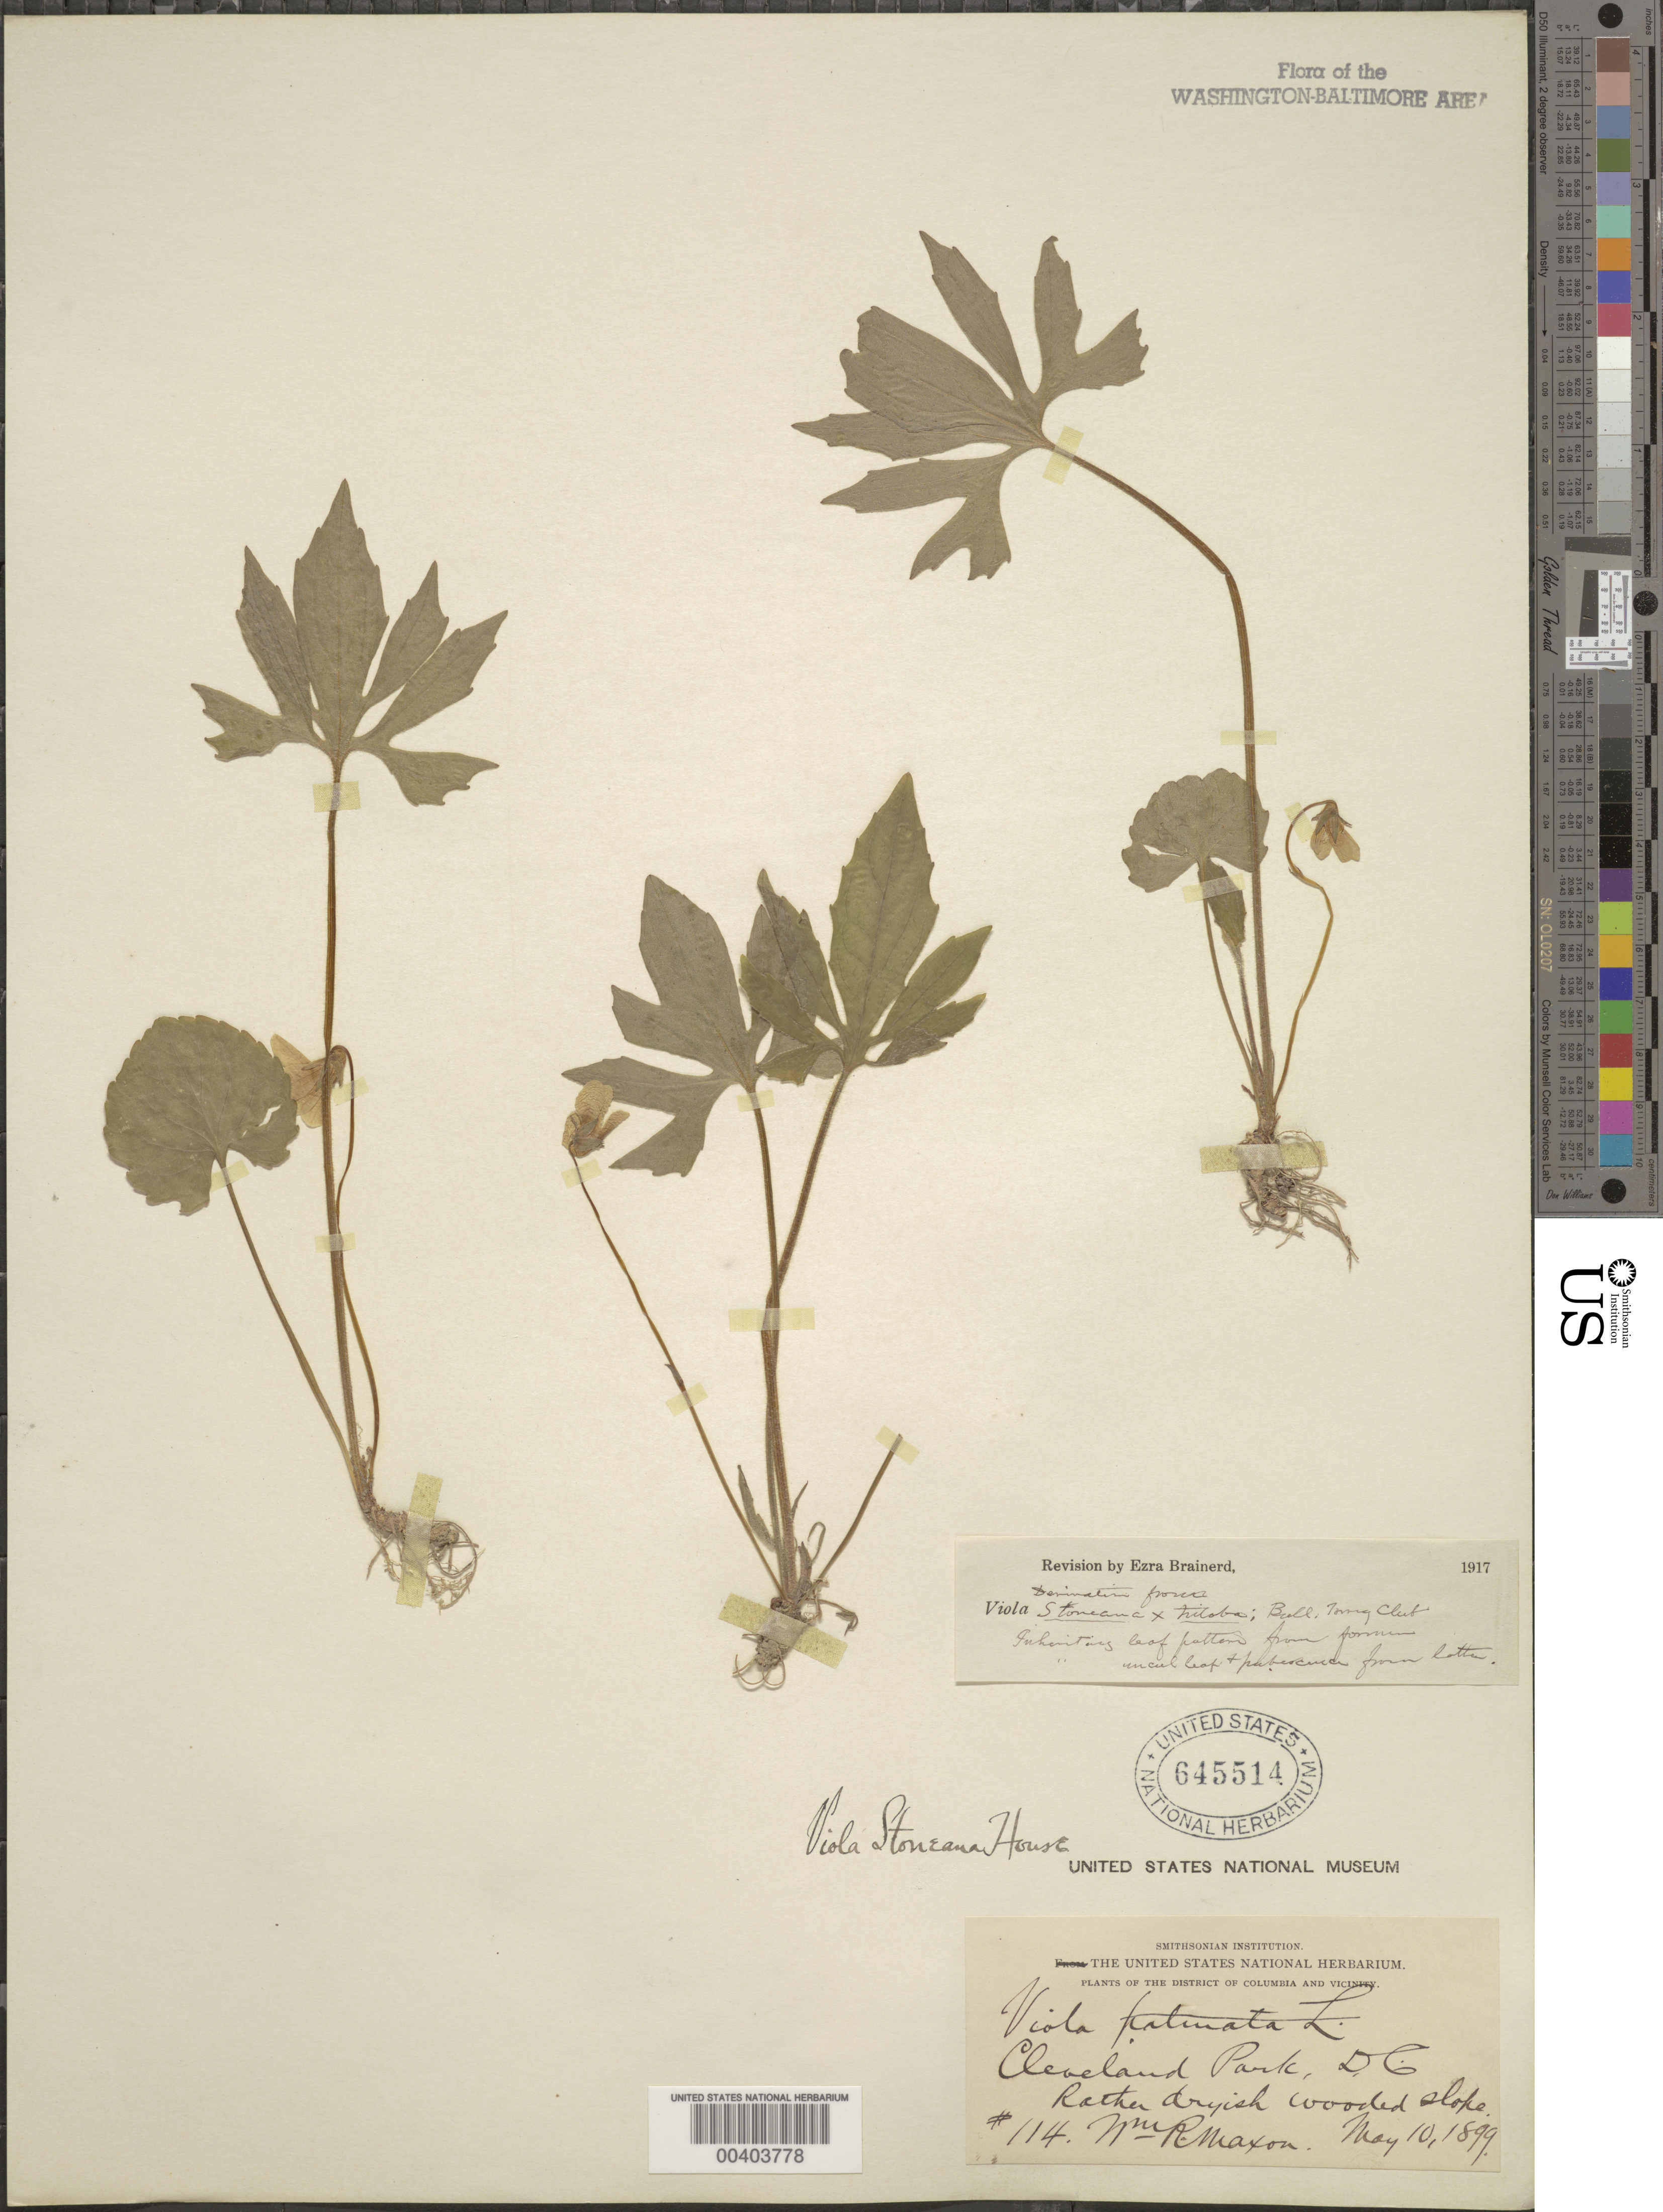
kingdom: Plantae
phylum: Tracheophyta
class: Magnoliopsida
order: Malpighiales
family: Violaceae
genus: Viola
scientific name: Viola palmata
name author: L.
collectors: W. R. Maxon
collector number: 114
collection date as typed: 10 May 1899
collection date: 1899-05-10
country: United States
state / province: District of Columbia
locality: Cleveland Park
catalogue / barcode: US 645514